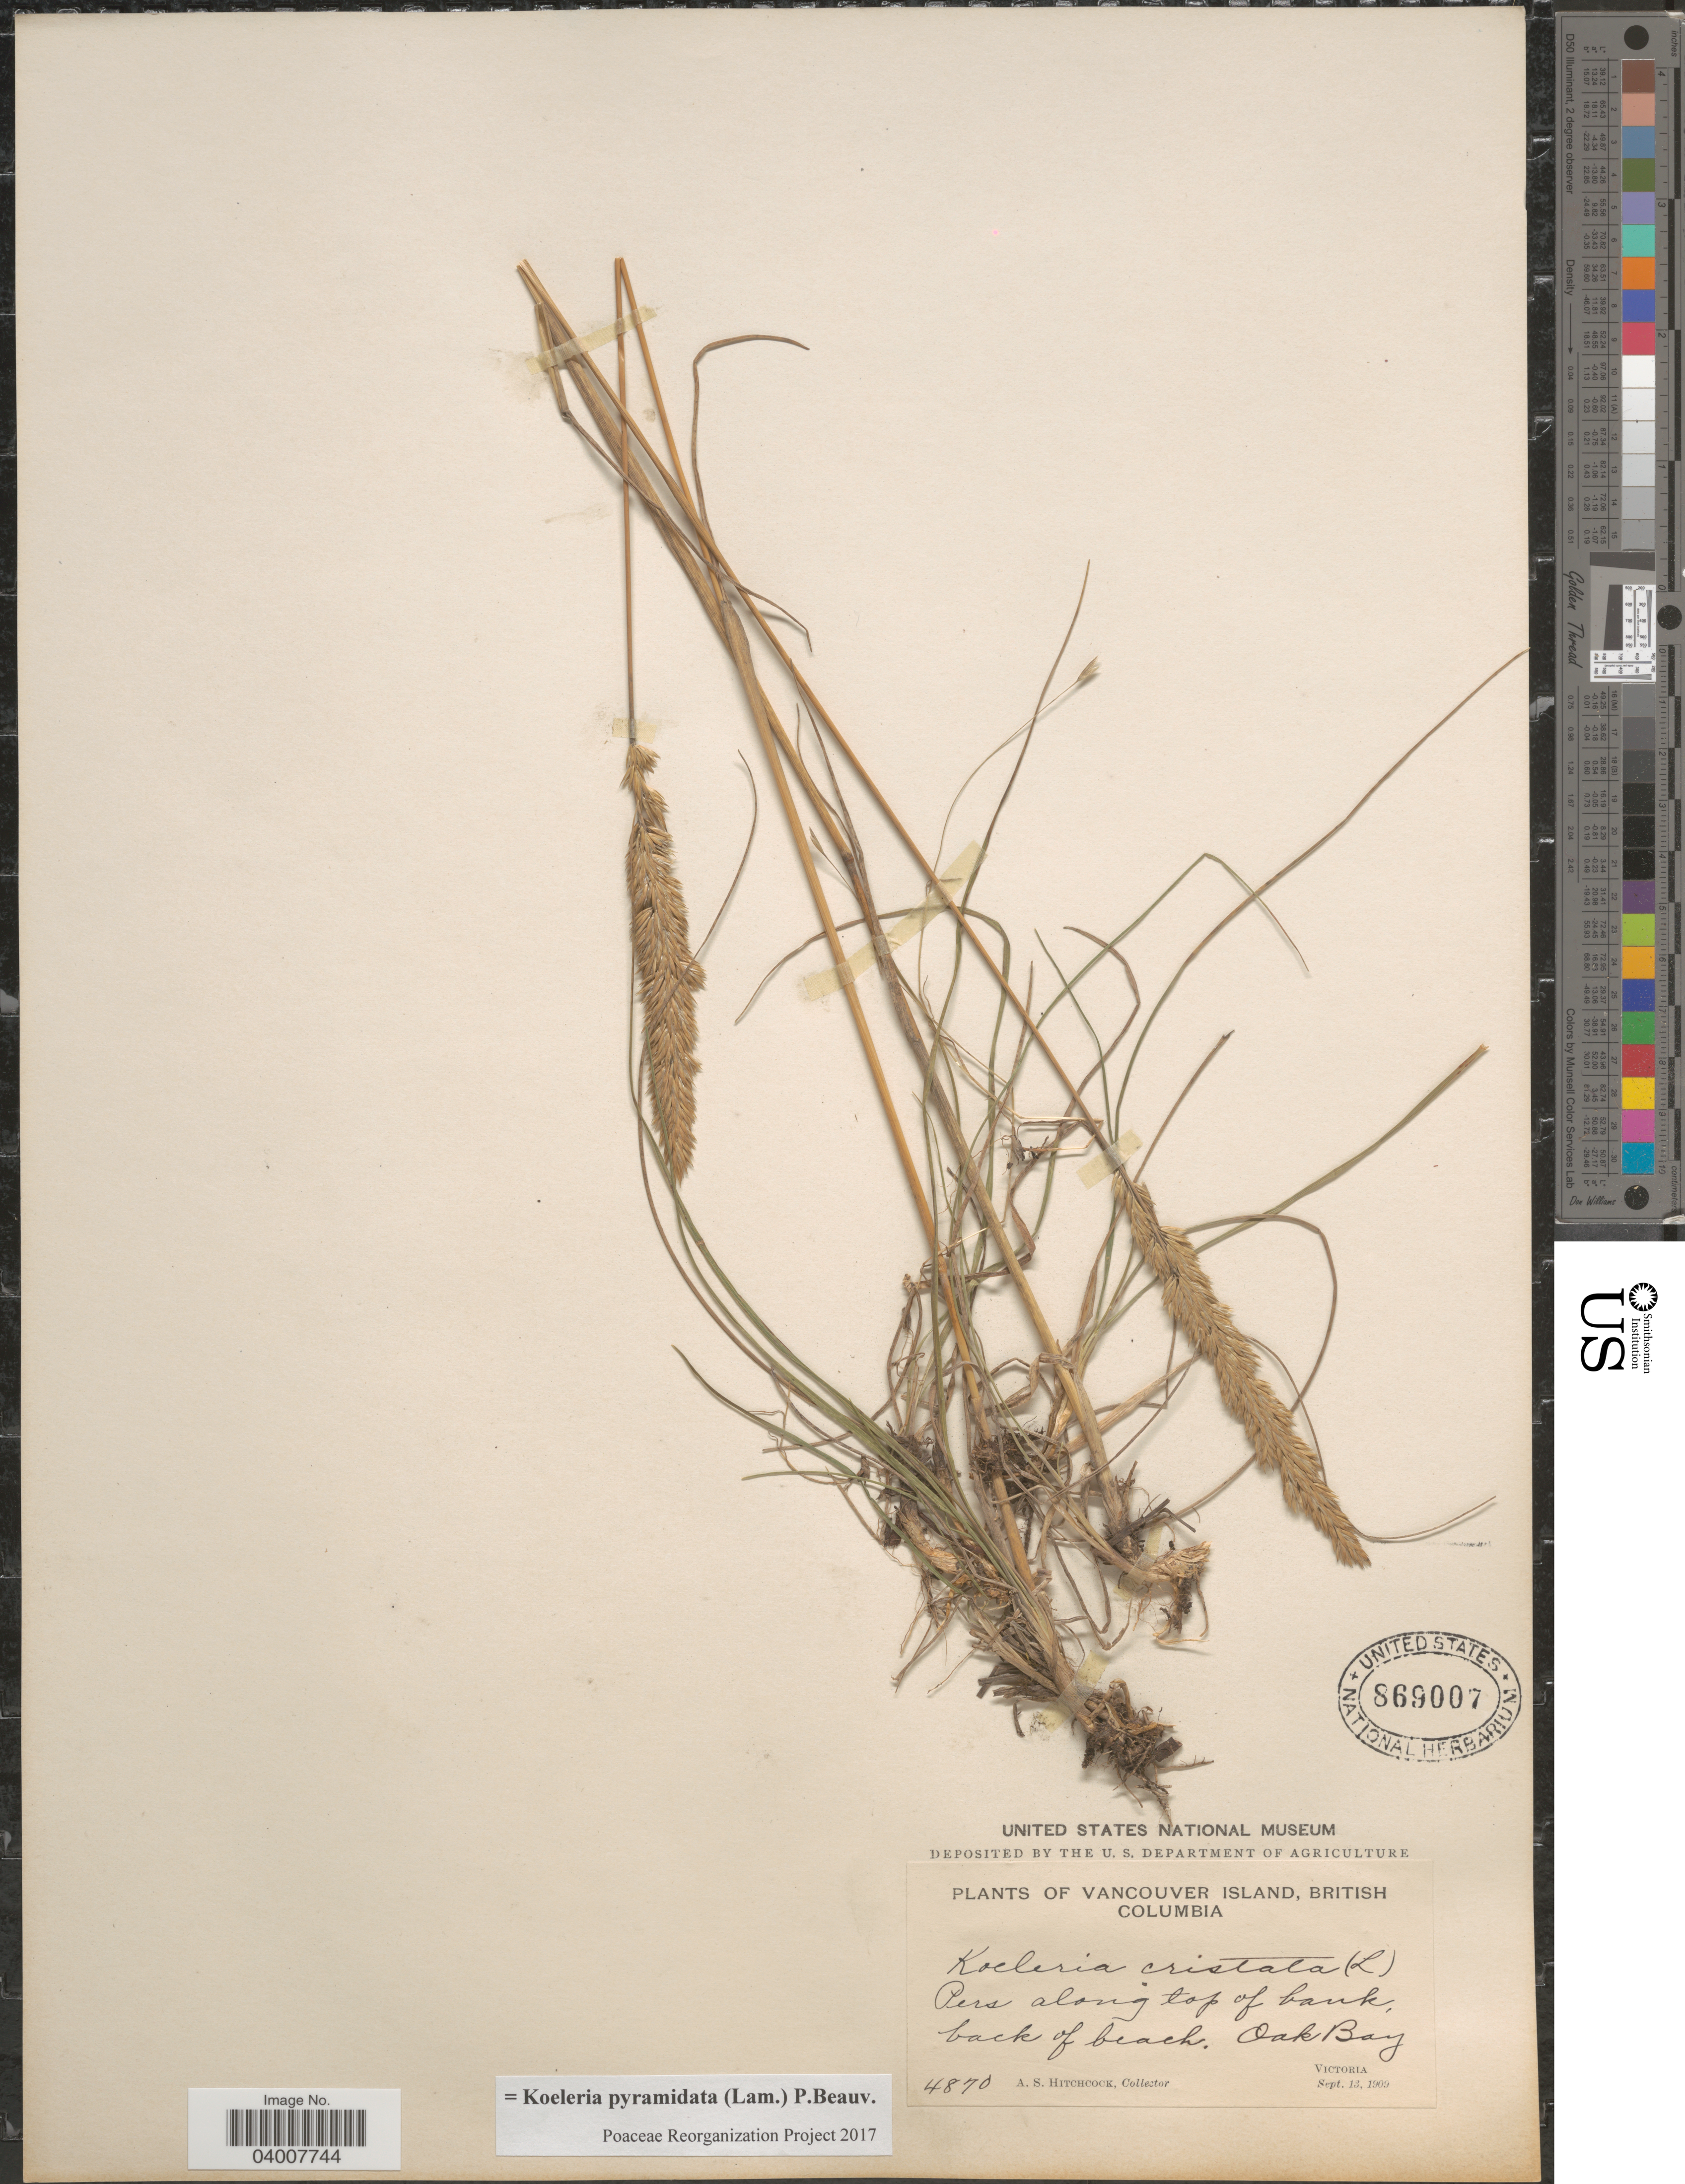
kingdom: Plantae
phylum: Tracheophyta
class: Liliopsida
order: Poales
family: Poaceae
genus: Koeleria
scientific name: Koeleria pyramidata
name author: (Lam.) P. Beauv.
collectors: A. S. Hitchcock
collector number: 4870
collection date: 1909-09-13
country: Canada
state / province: British Columbia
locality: Vancouver Island, British Columbia. Pers along top of bank, back of beach. Oak Bay. Victoria.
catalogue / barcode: US 869007